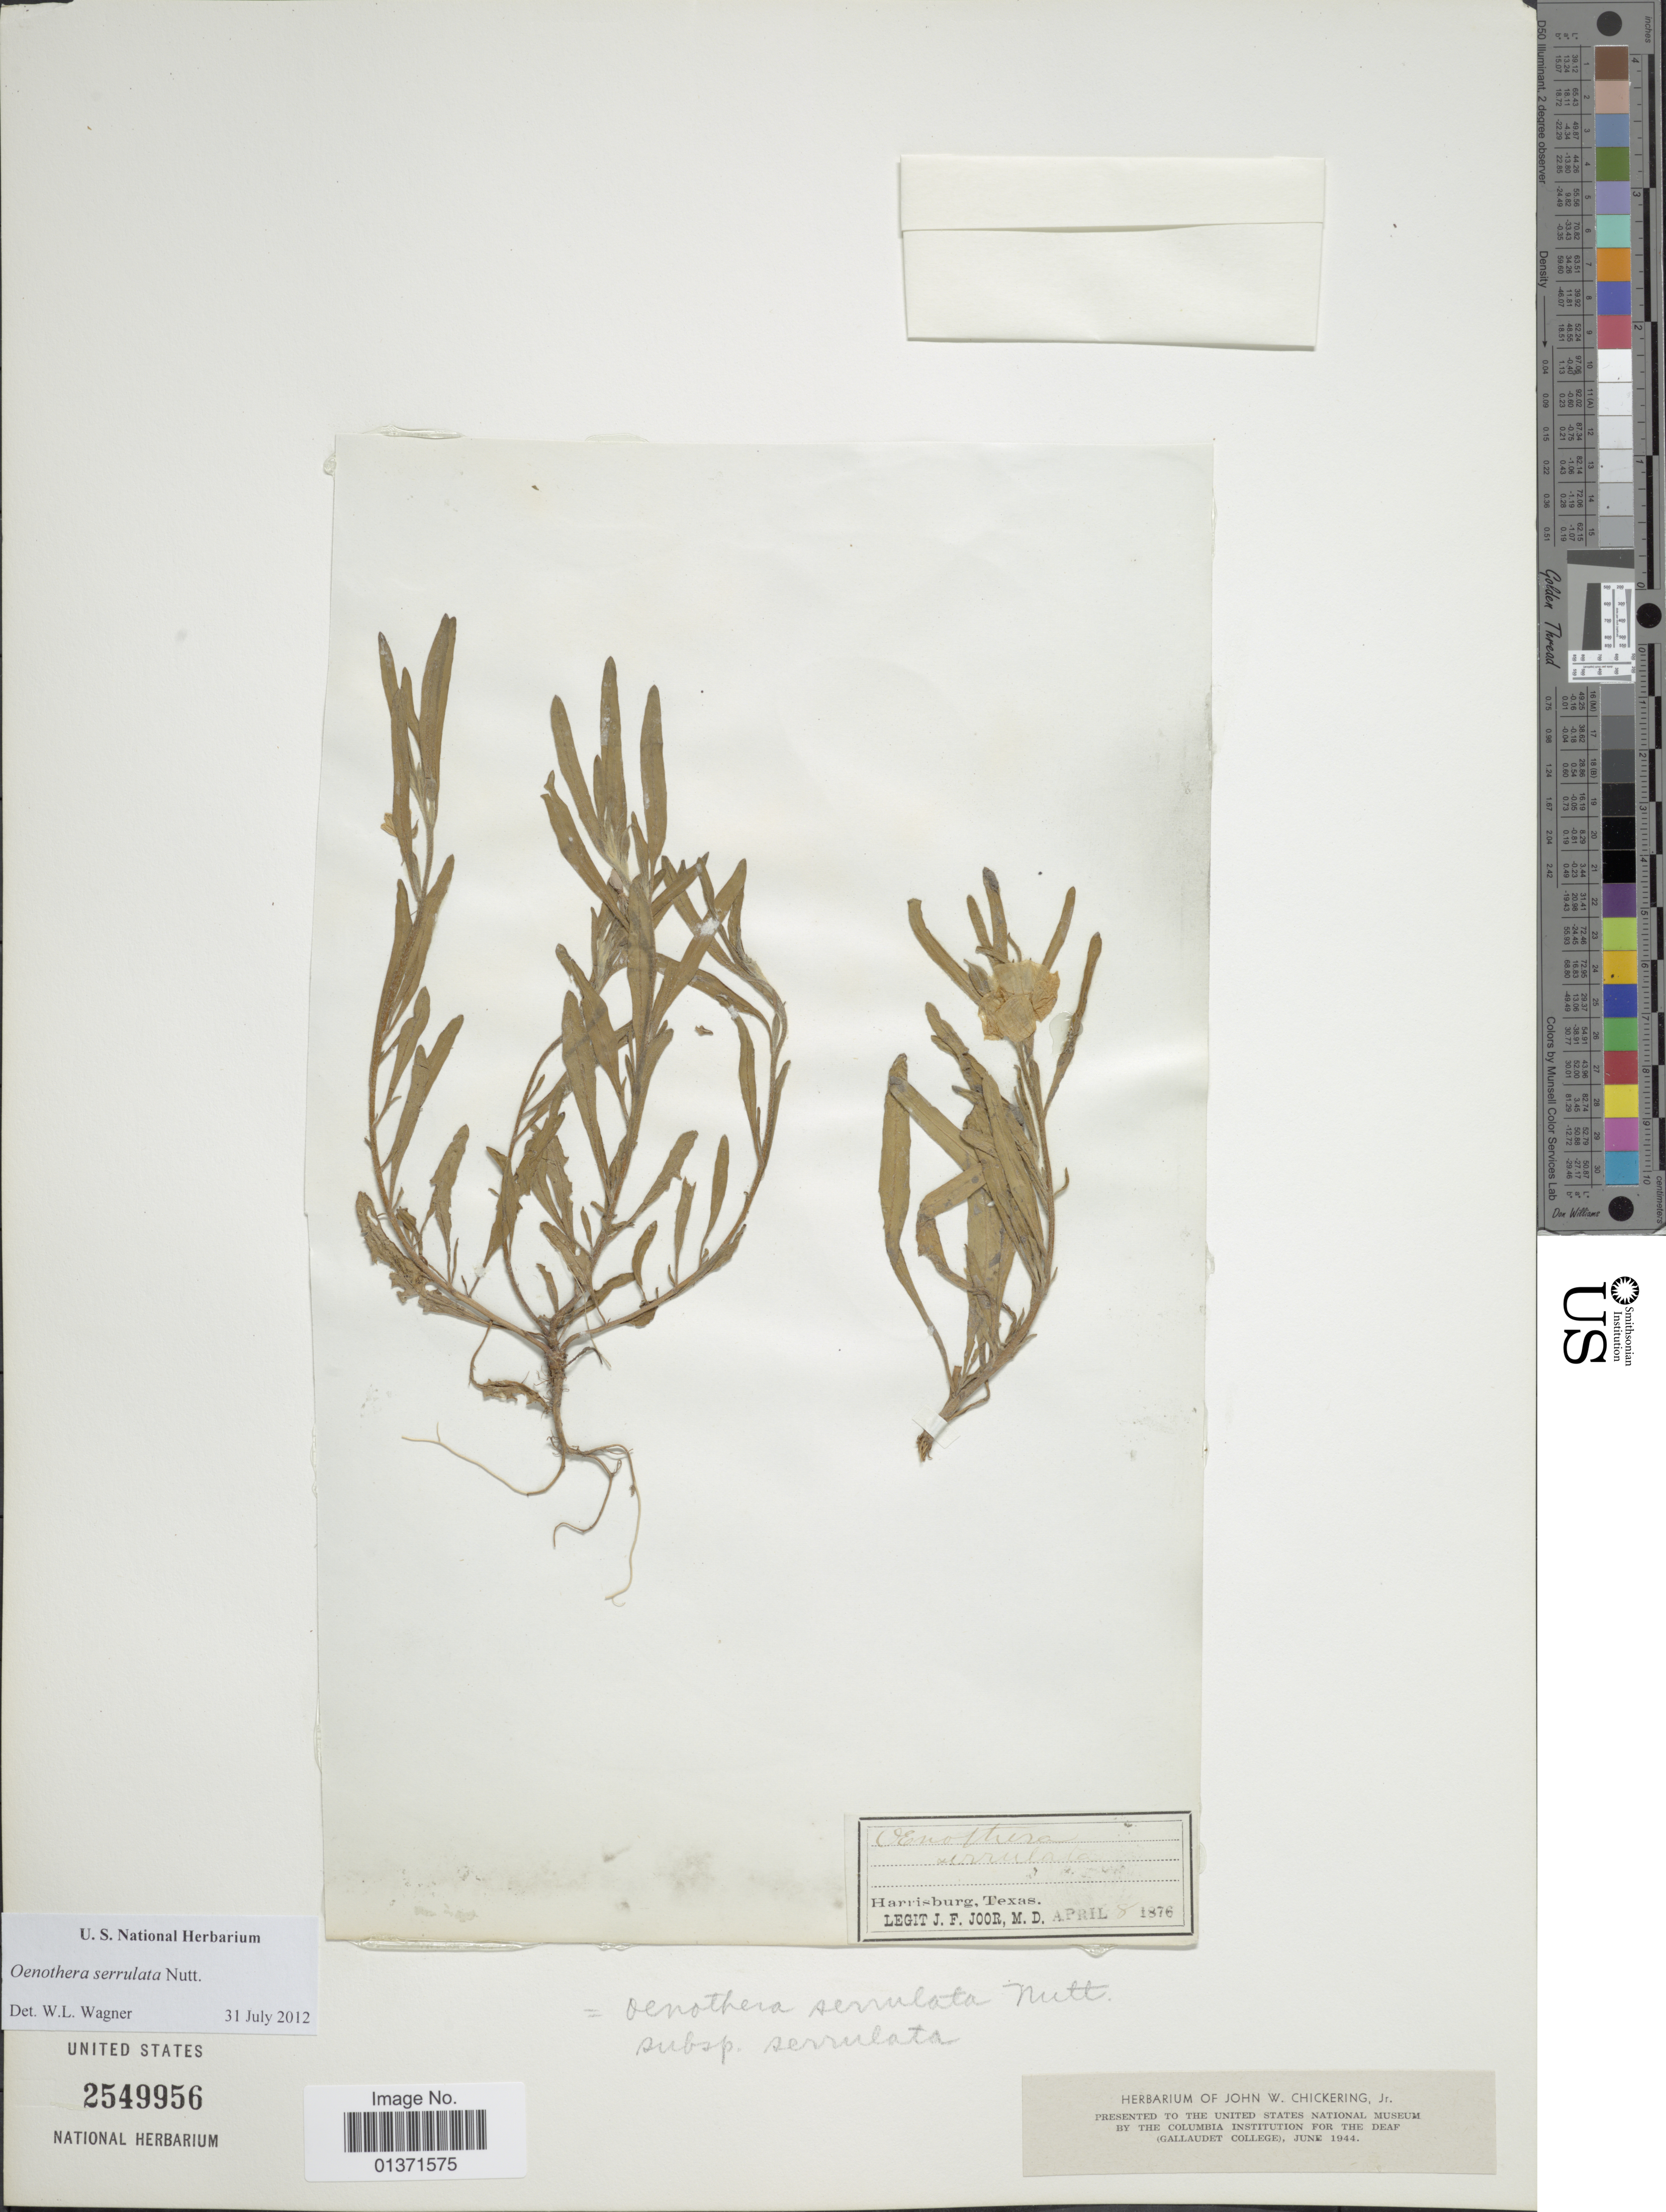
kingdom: Plantae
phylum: Tracheophyta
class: Magnoliopsida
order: Myrtales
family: Onagraceae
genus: Oenothera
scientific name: Oenothera spachiana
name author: Torr. & A. Gray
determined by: Wagner, W. L., (BOT), Smithsonian Institution - National Museum of Natural History (UNITED STATES)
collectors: J. F. Joor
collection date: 1876-04-08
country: United States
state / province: Texas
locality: Harrisburg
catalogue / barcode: US 2549956